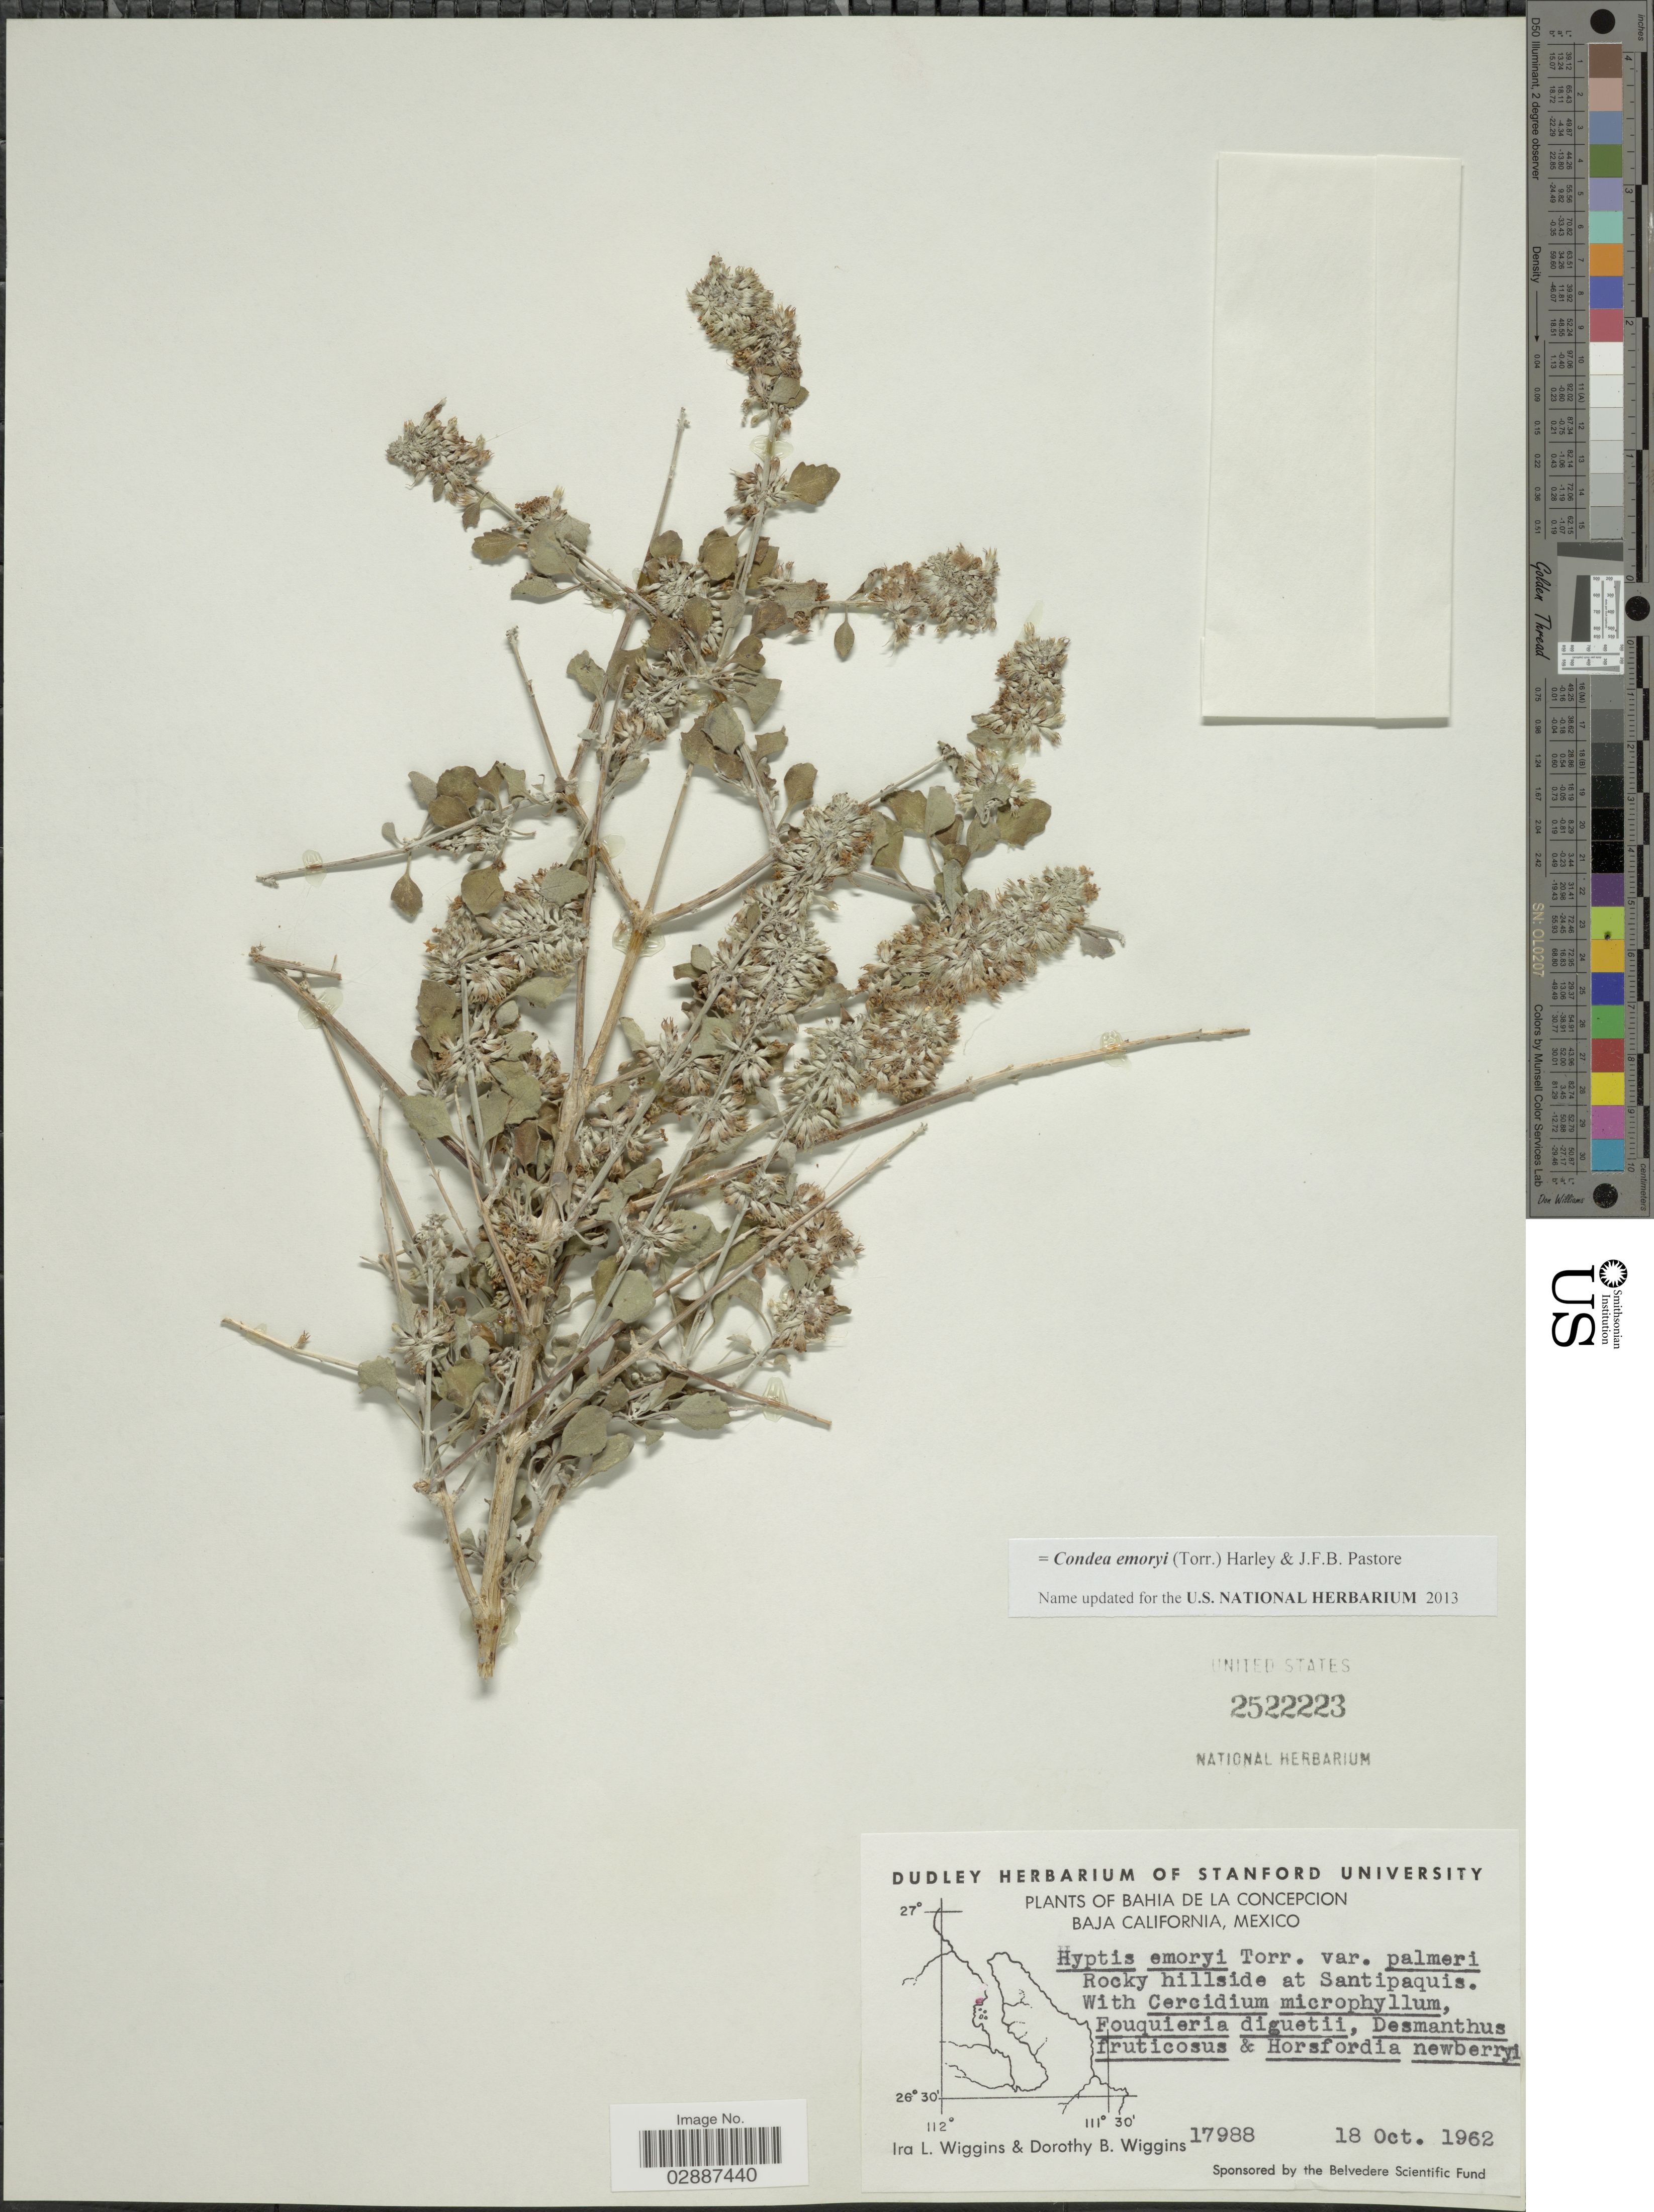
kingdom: Plantae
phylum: Tracheophyta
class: Magnoliopsida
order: Lamiales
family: Lamiaceae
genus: Condea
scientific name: Condea emoryi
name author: (Torr.) Harley & J.F.B. Pastore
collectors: I. L. Wiggins & D. B. Wiggins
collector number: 17988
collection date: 1962-10-18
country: Mexico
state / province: Baja California Sur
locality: Bahia de la Concepcion. Rocky hillside at Santipaquis.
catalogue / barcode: US 2522223